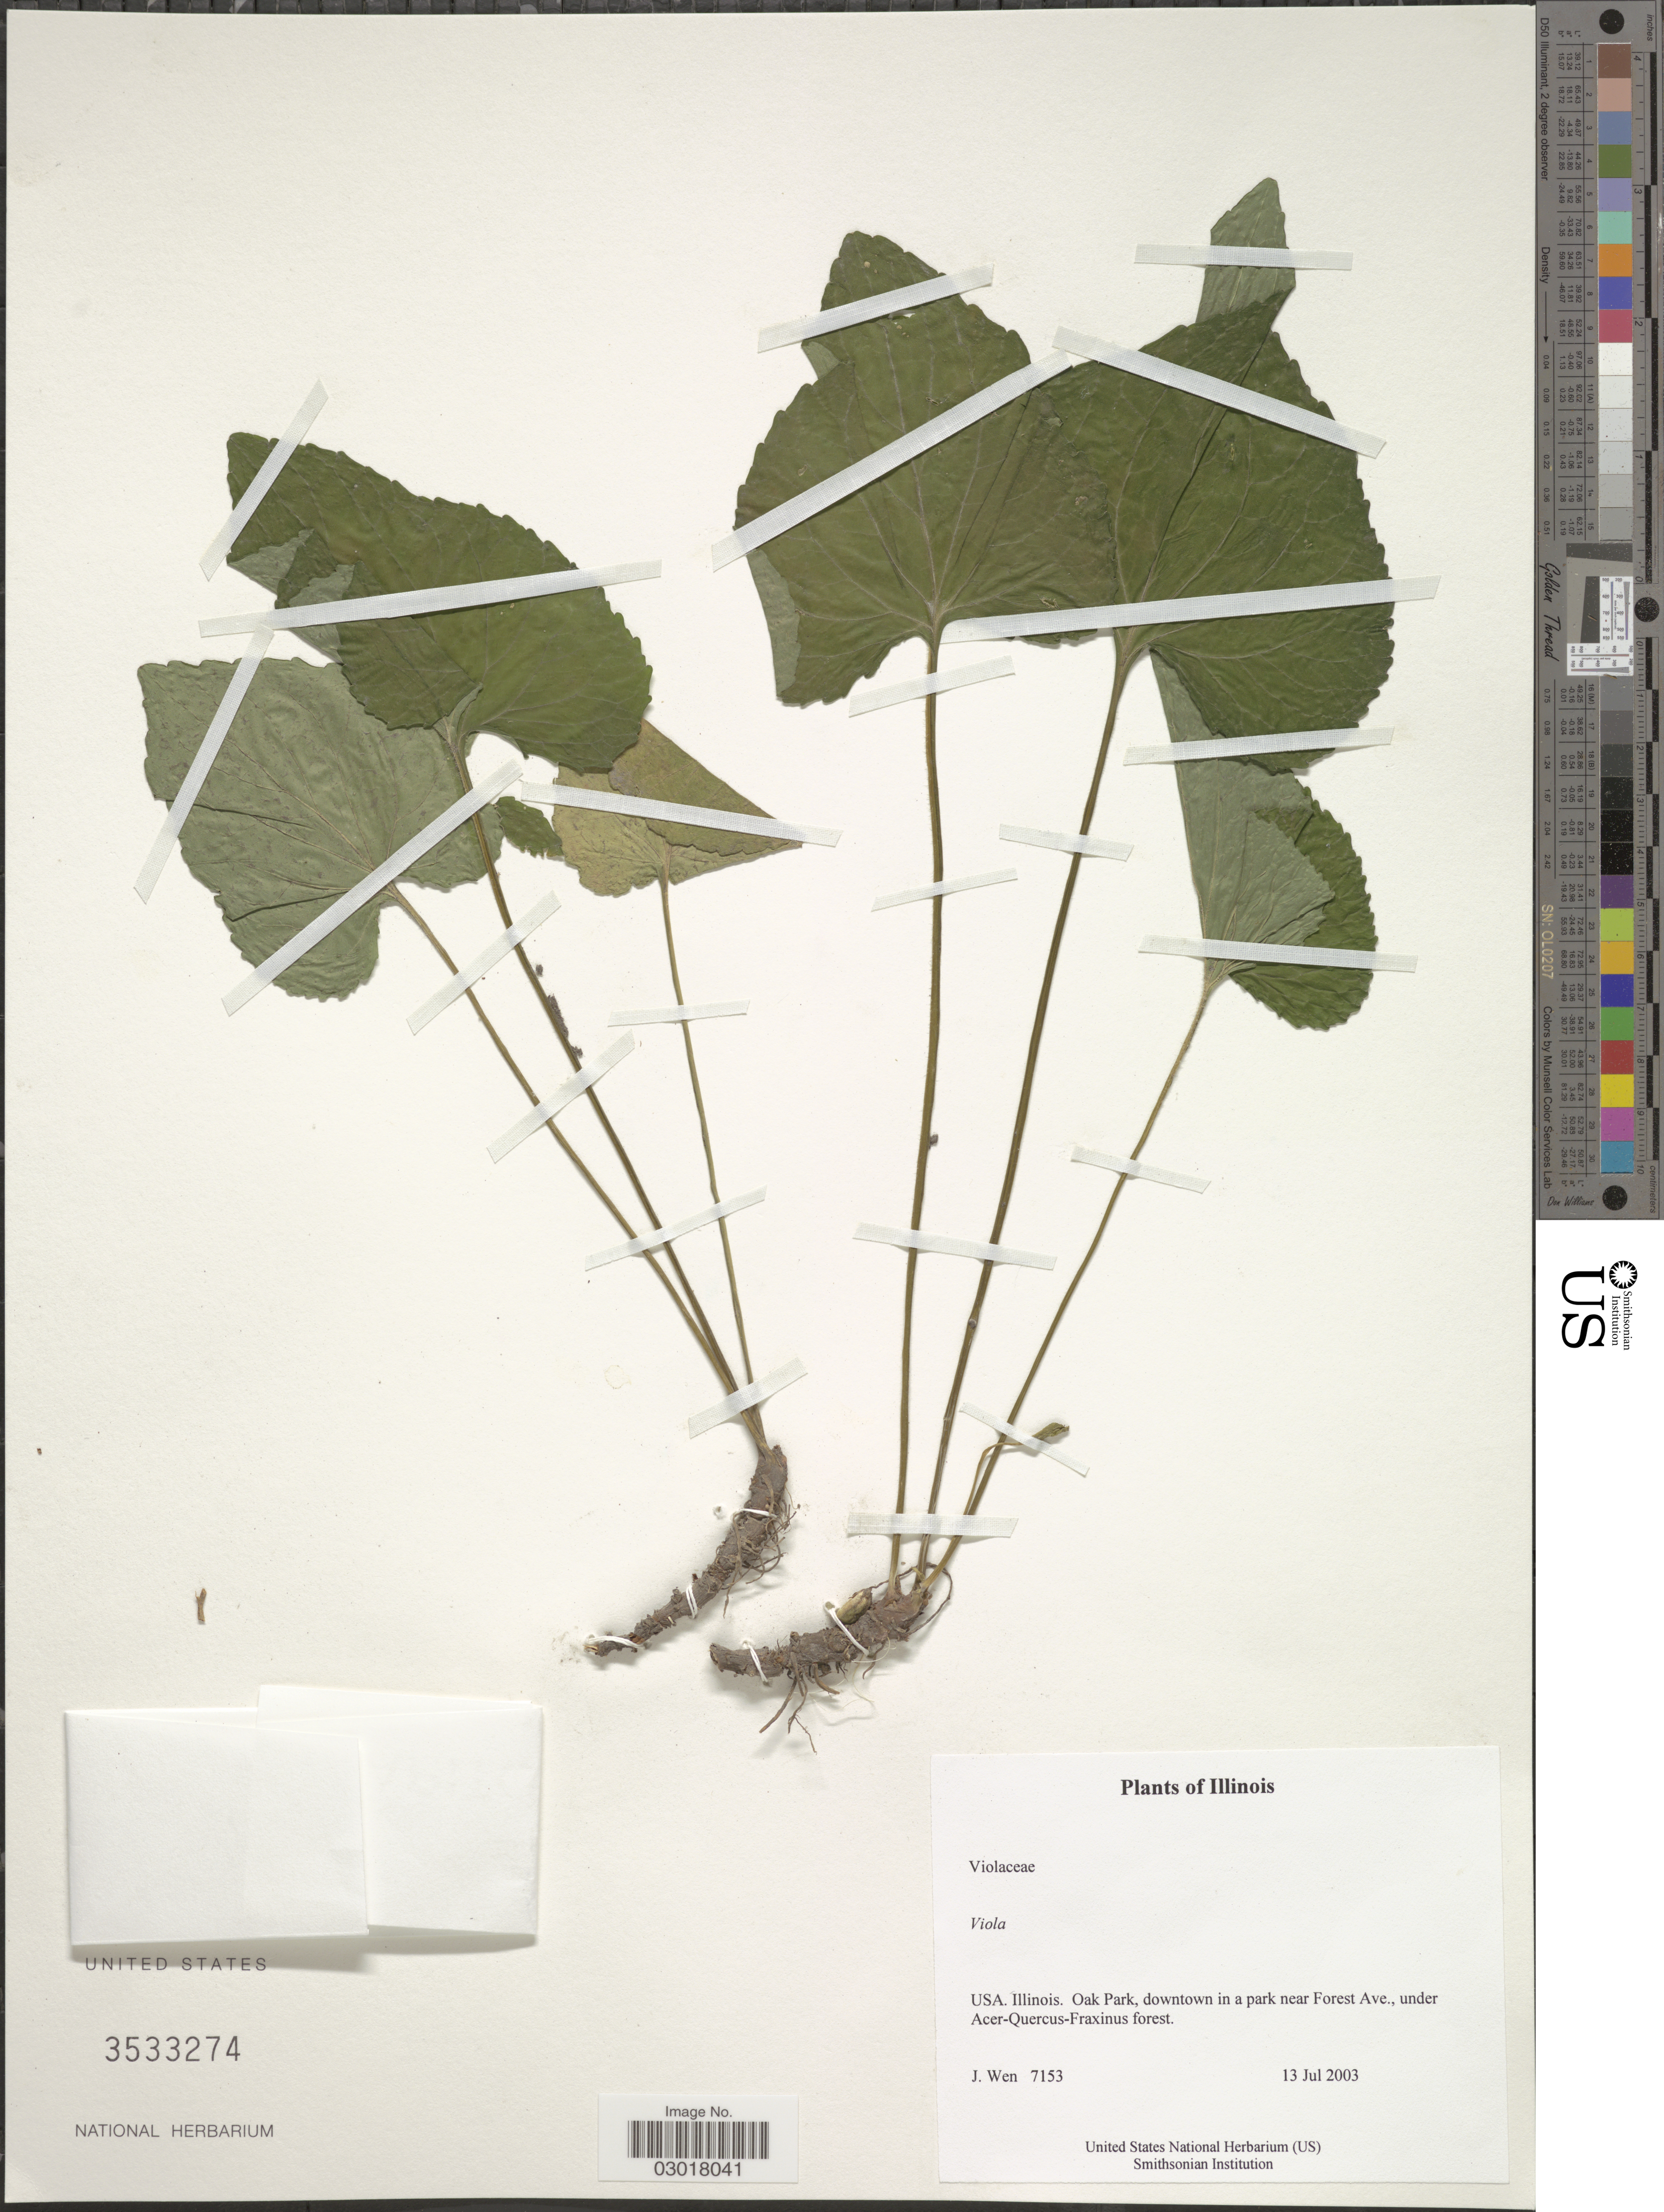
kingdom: Plantae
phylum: Tracheophyta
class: Magnoliopsida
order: Malpighiales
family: Violaceae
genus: Viola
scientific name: Viola sp.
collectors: J. Wen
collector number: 7153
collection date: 2003-07-13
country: United States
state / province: Illinois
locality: Oak Park, downtown in a park near Forest Ave.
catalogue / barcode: US 3533274